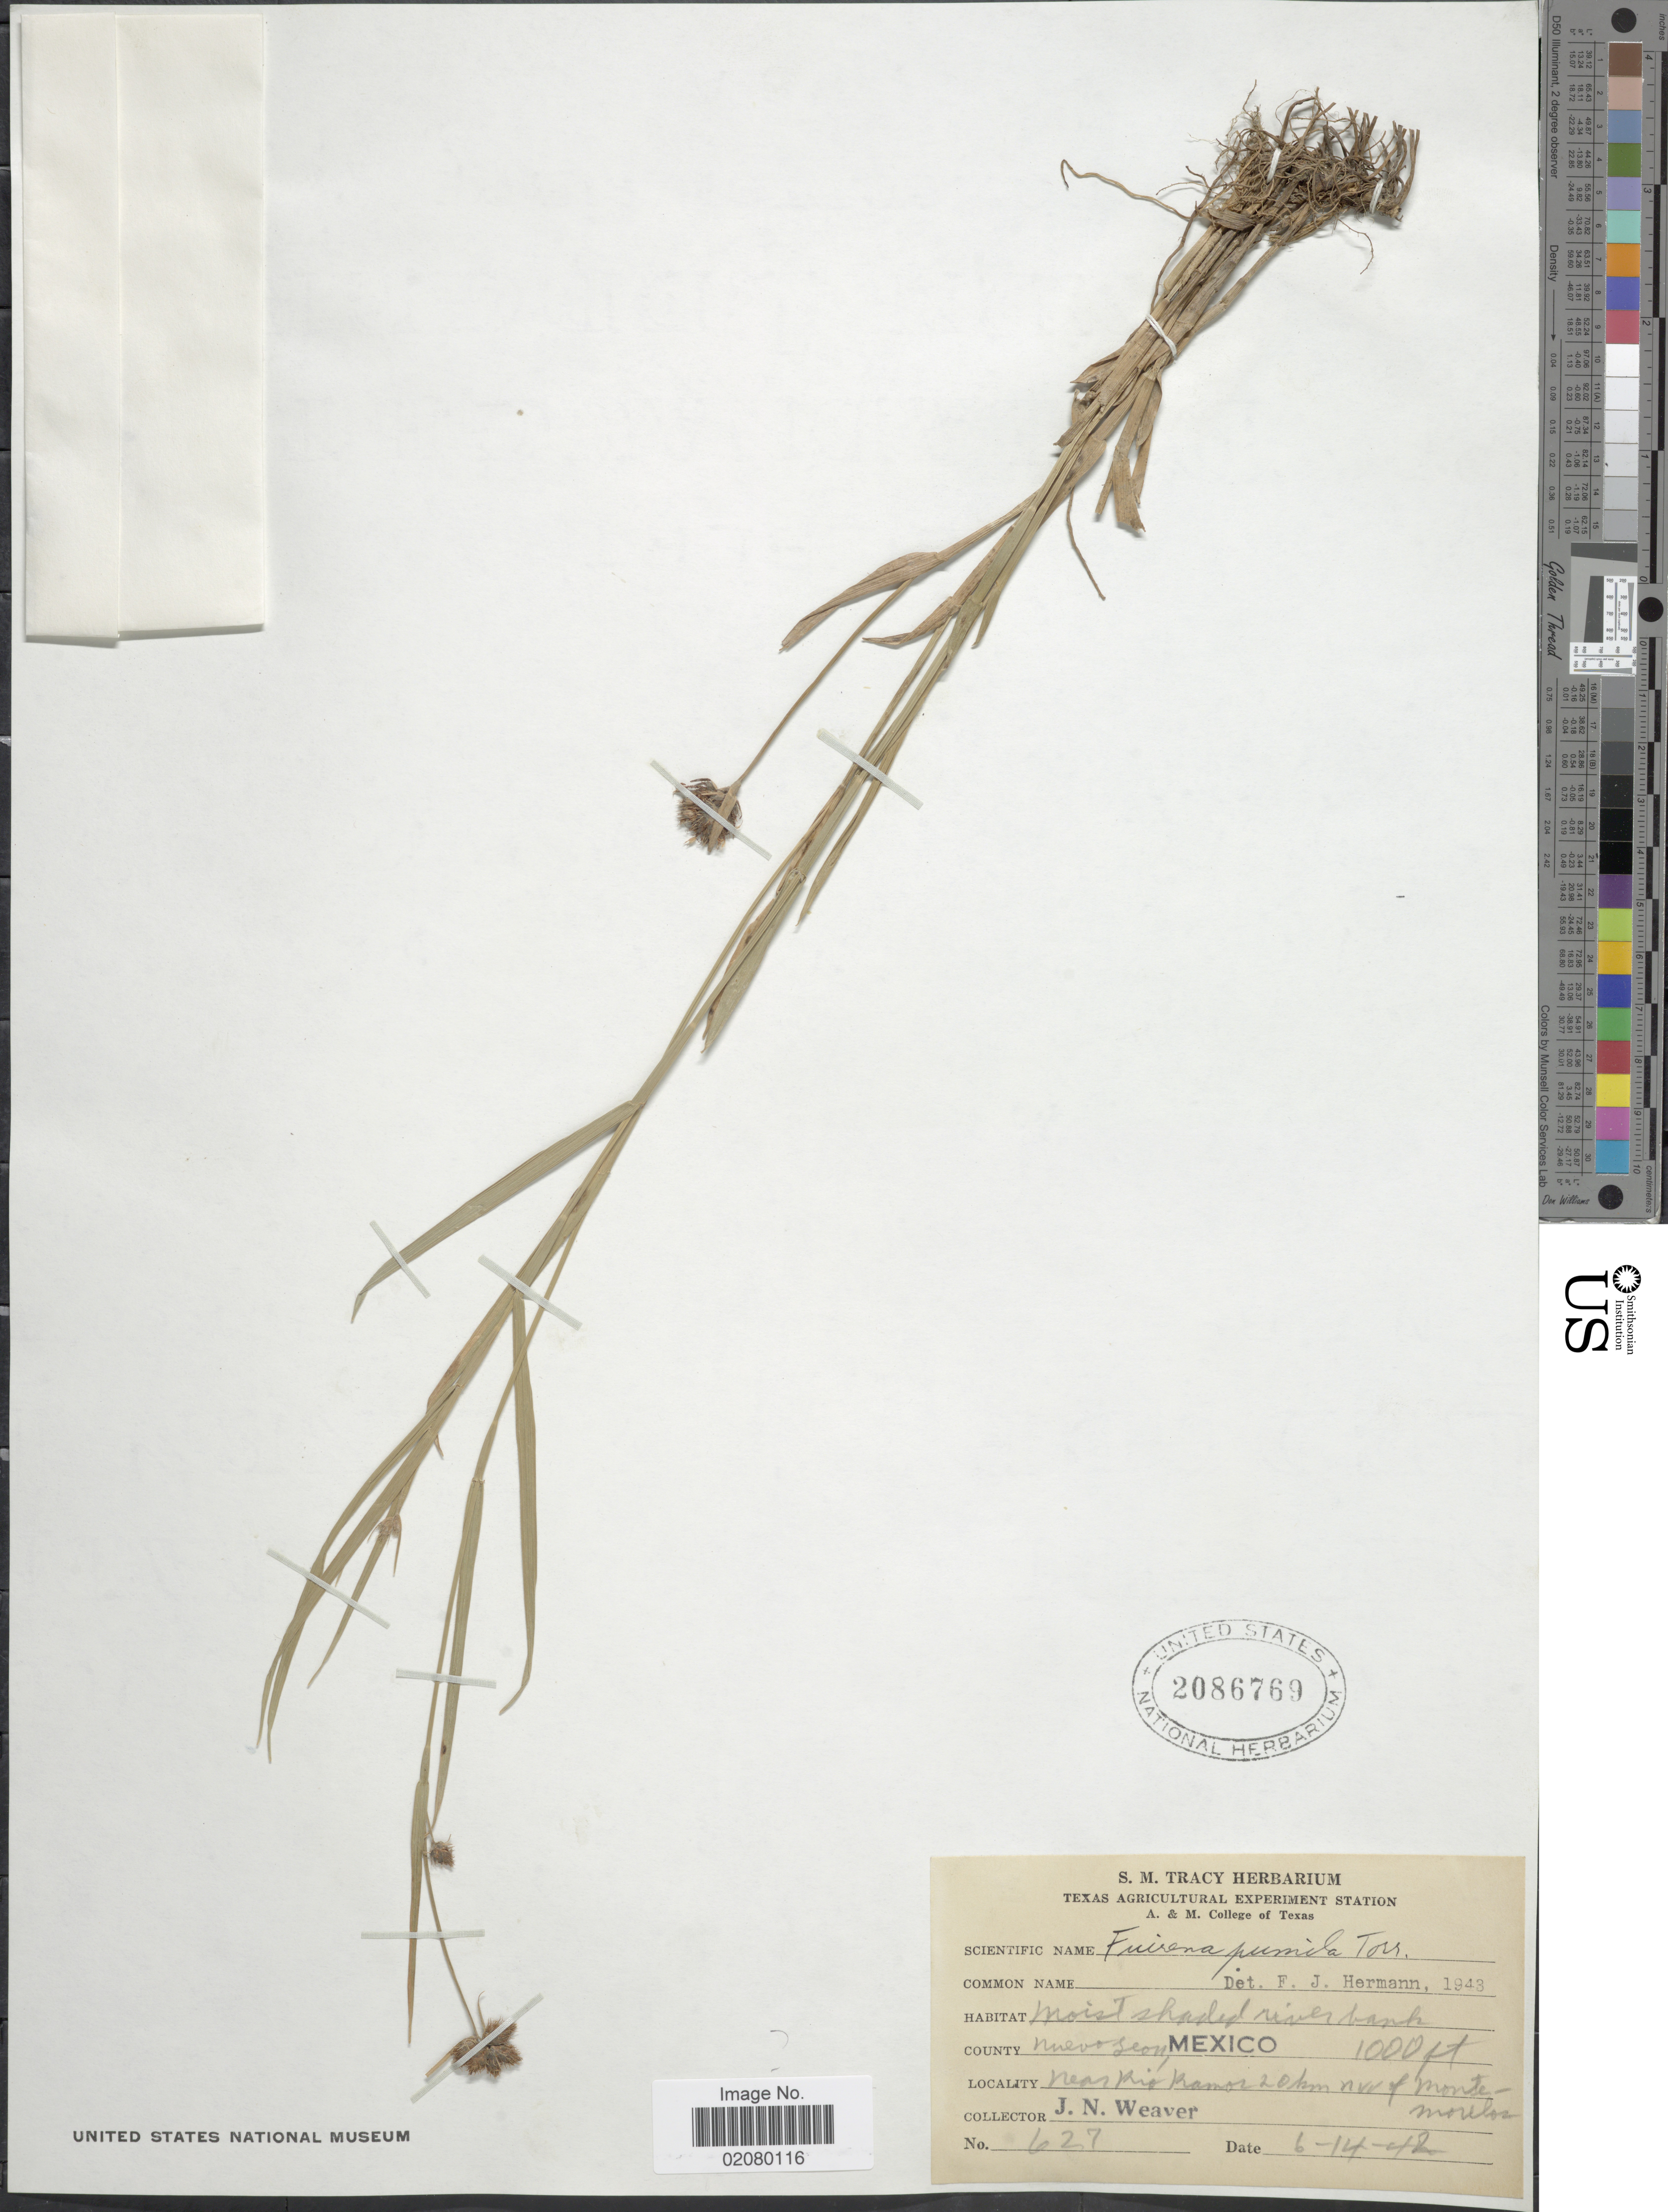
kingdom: Plantae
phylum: Tracheophyta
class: Liliopsida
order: Poales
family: Cyperaceae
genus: Fuirena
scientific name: Fuirena simplex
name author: Vahl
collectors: J. N. Weaver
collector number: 627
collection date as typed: Transcribed d/m/y: 14/6/42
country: Mexico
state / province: Nuevo León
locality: Moist shaded river bank, near Rio Ramos 20 km NW of Monte- Morelos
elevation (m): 305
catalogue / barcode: US 2086769